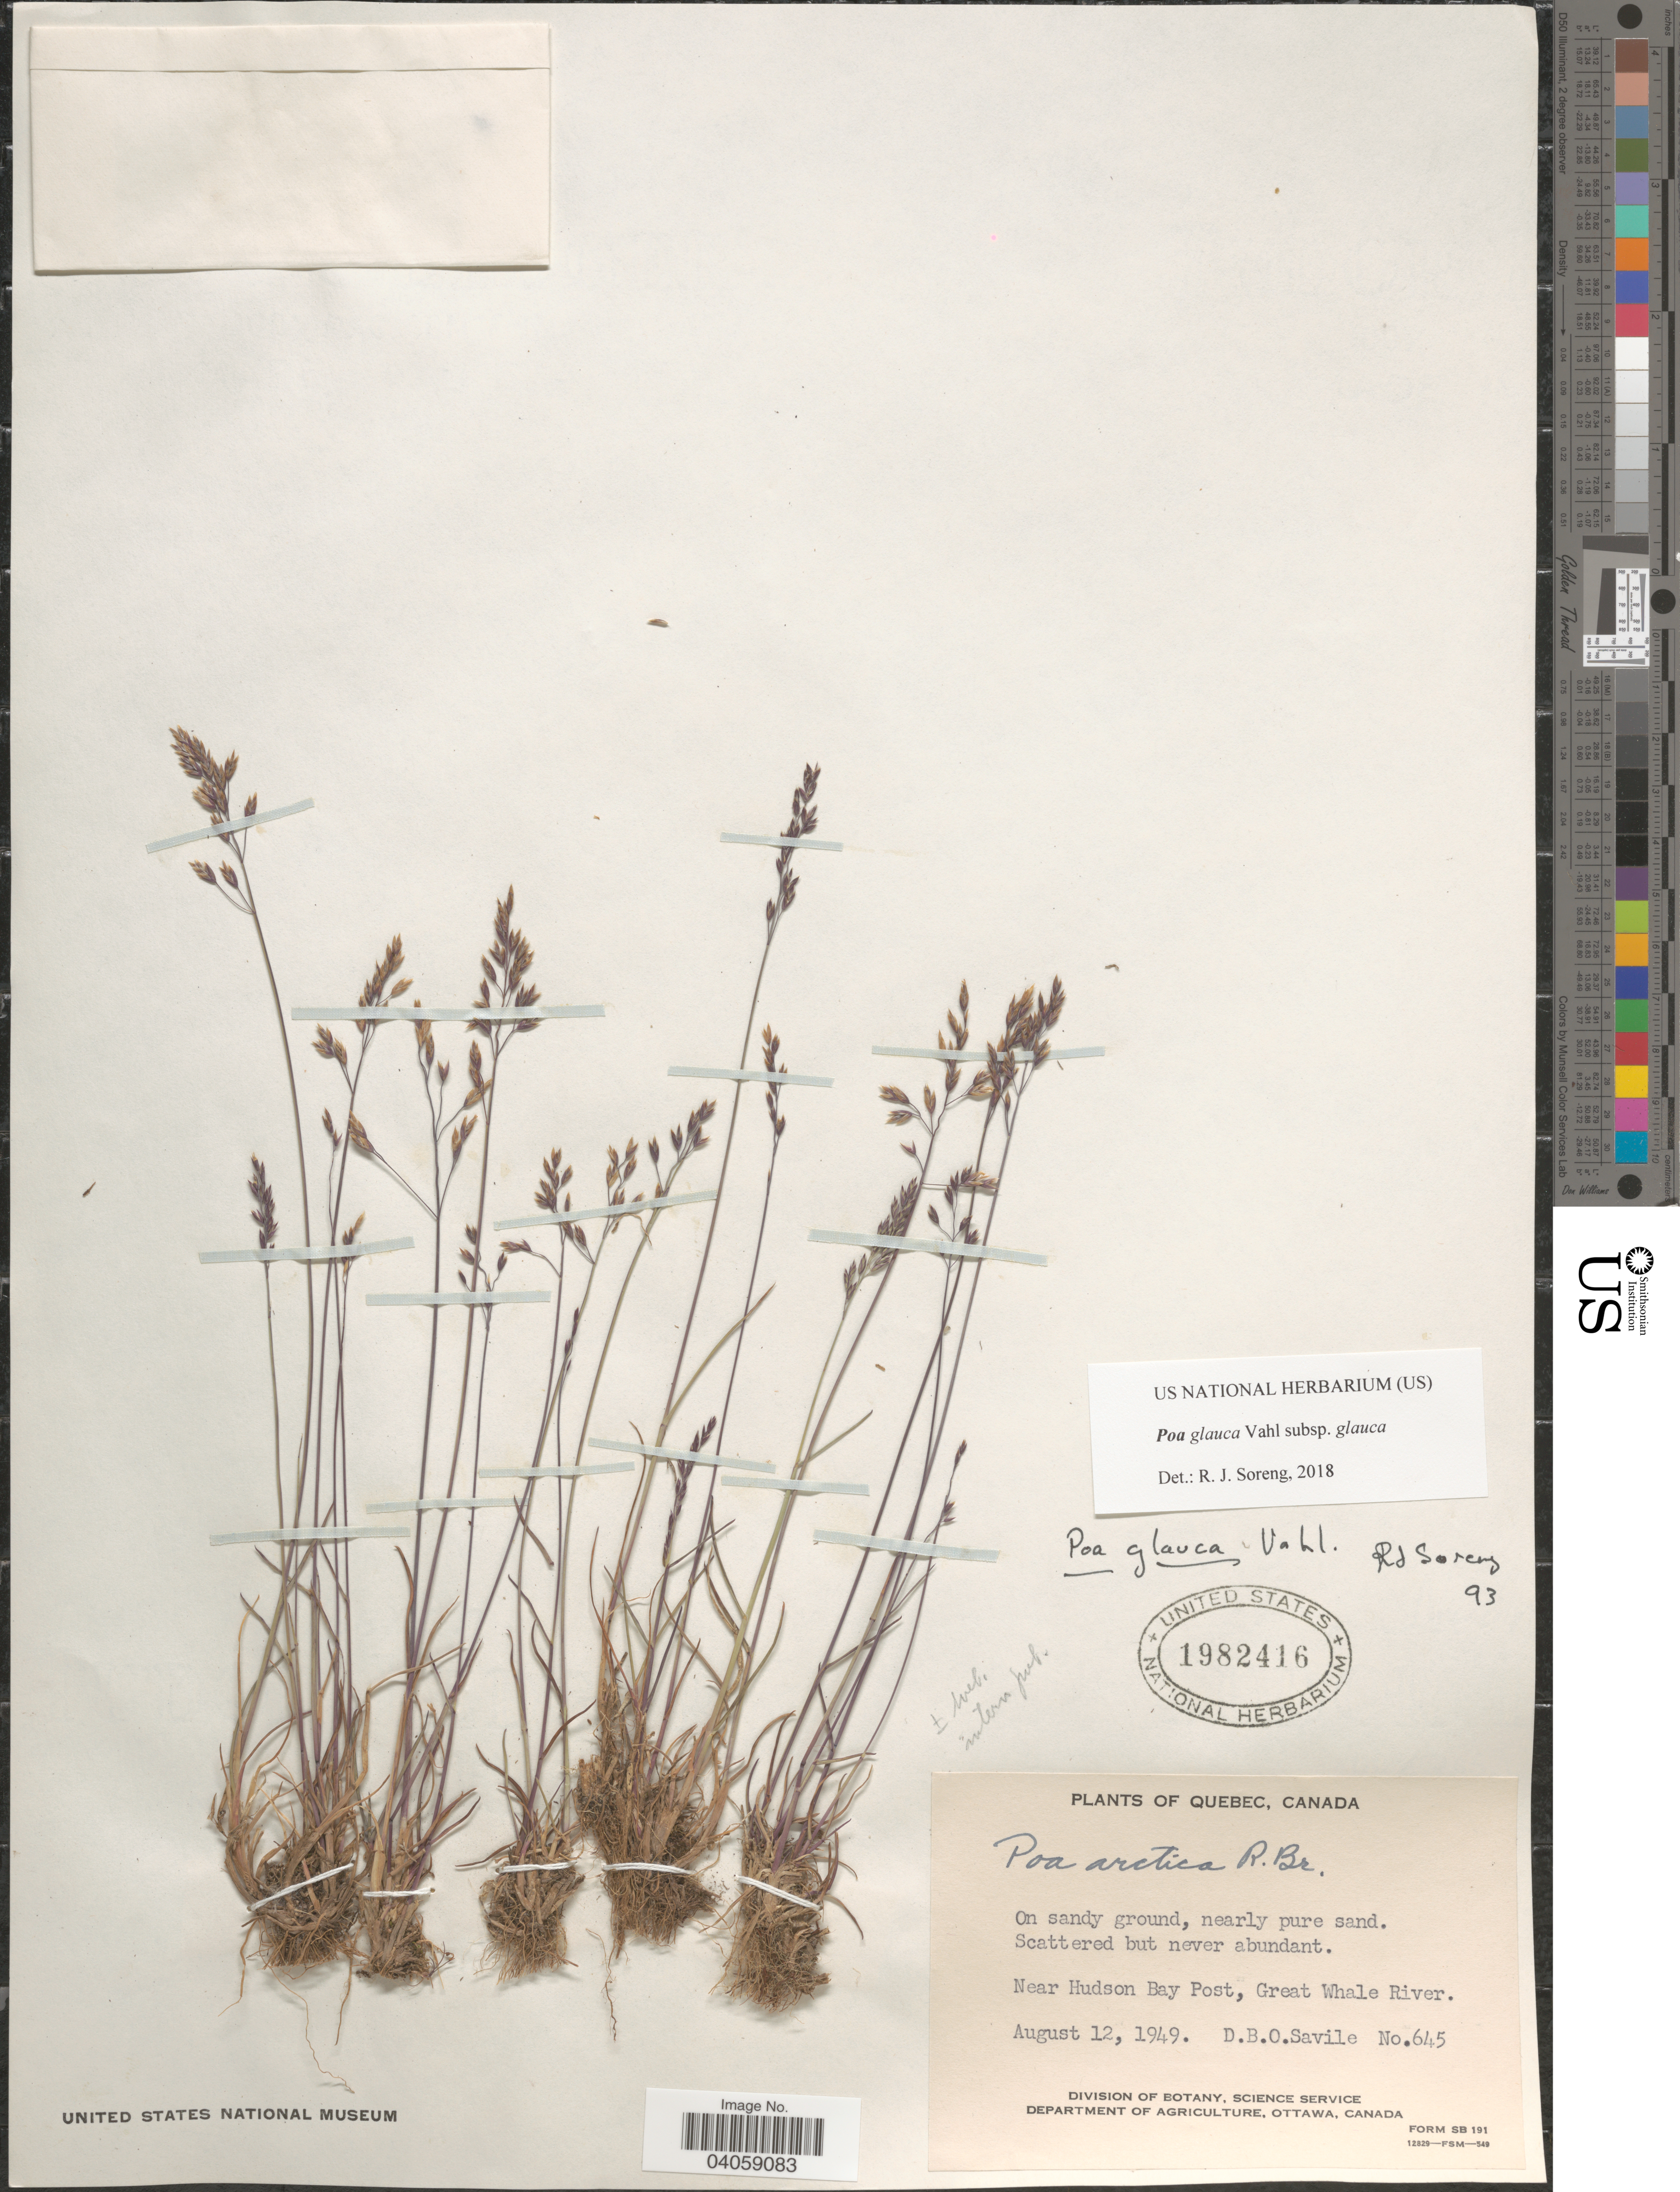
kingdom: Plantae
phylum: Tracheophyta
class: Liliopsida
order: Poales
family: Poaceae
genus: Poa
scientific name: Poa glauca subsp. glauca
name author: Vahl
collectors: D. Savile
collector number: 645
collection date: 1949-08-12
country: Canada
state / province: Quebec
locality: On sandy ground, nearly pure sand. Near Hudson Bay Post, Great Whale River.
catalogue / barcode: US 1982416